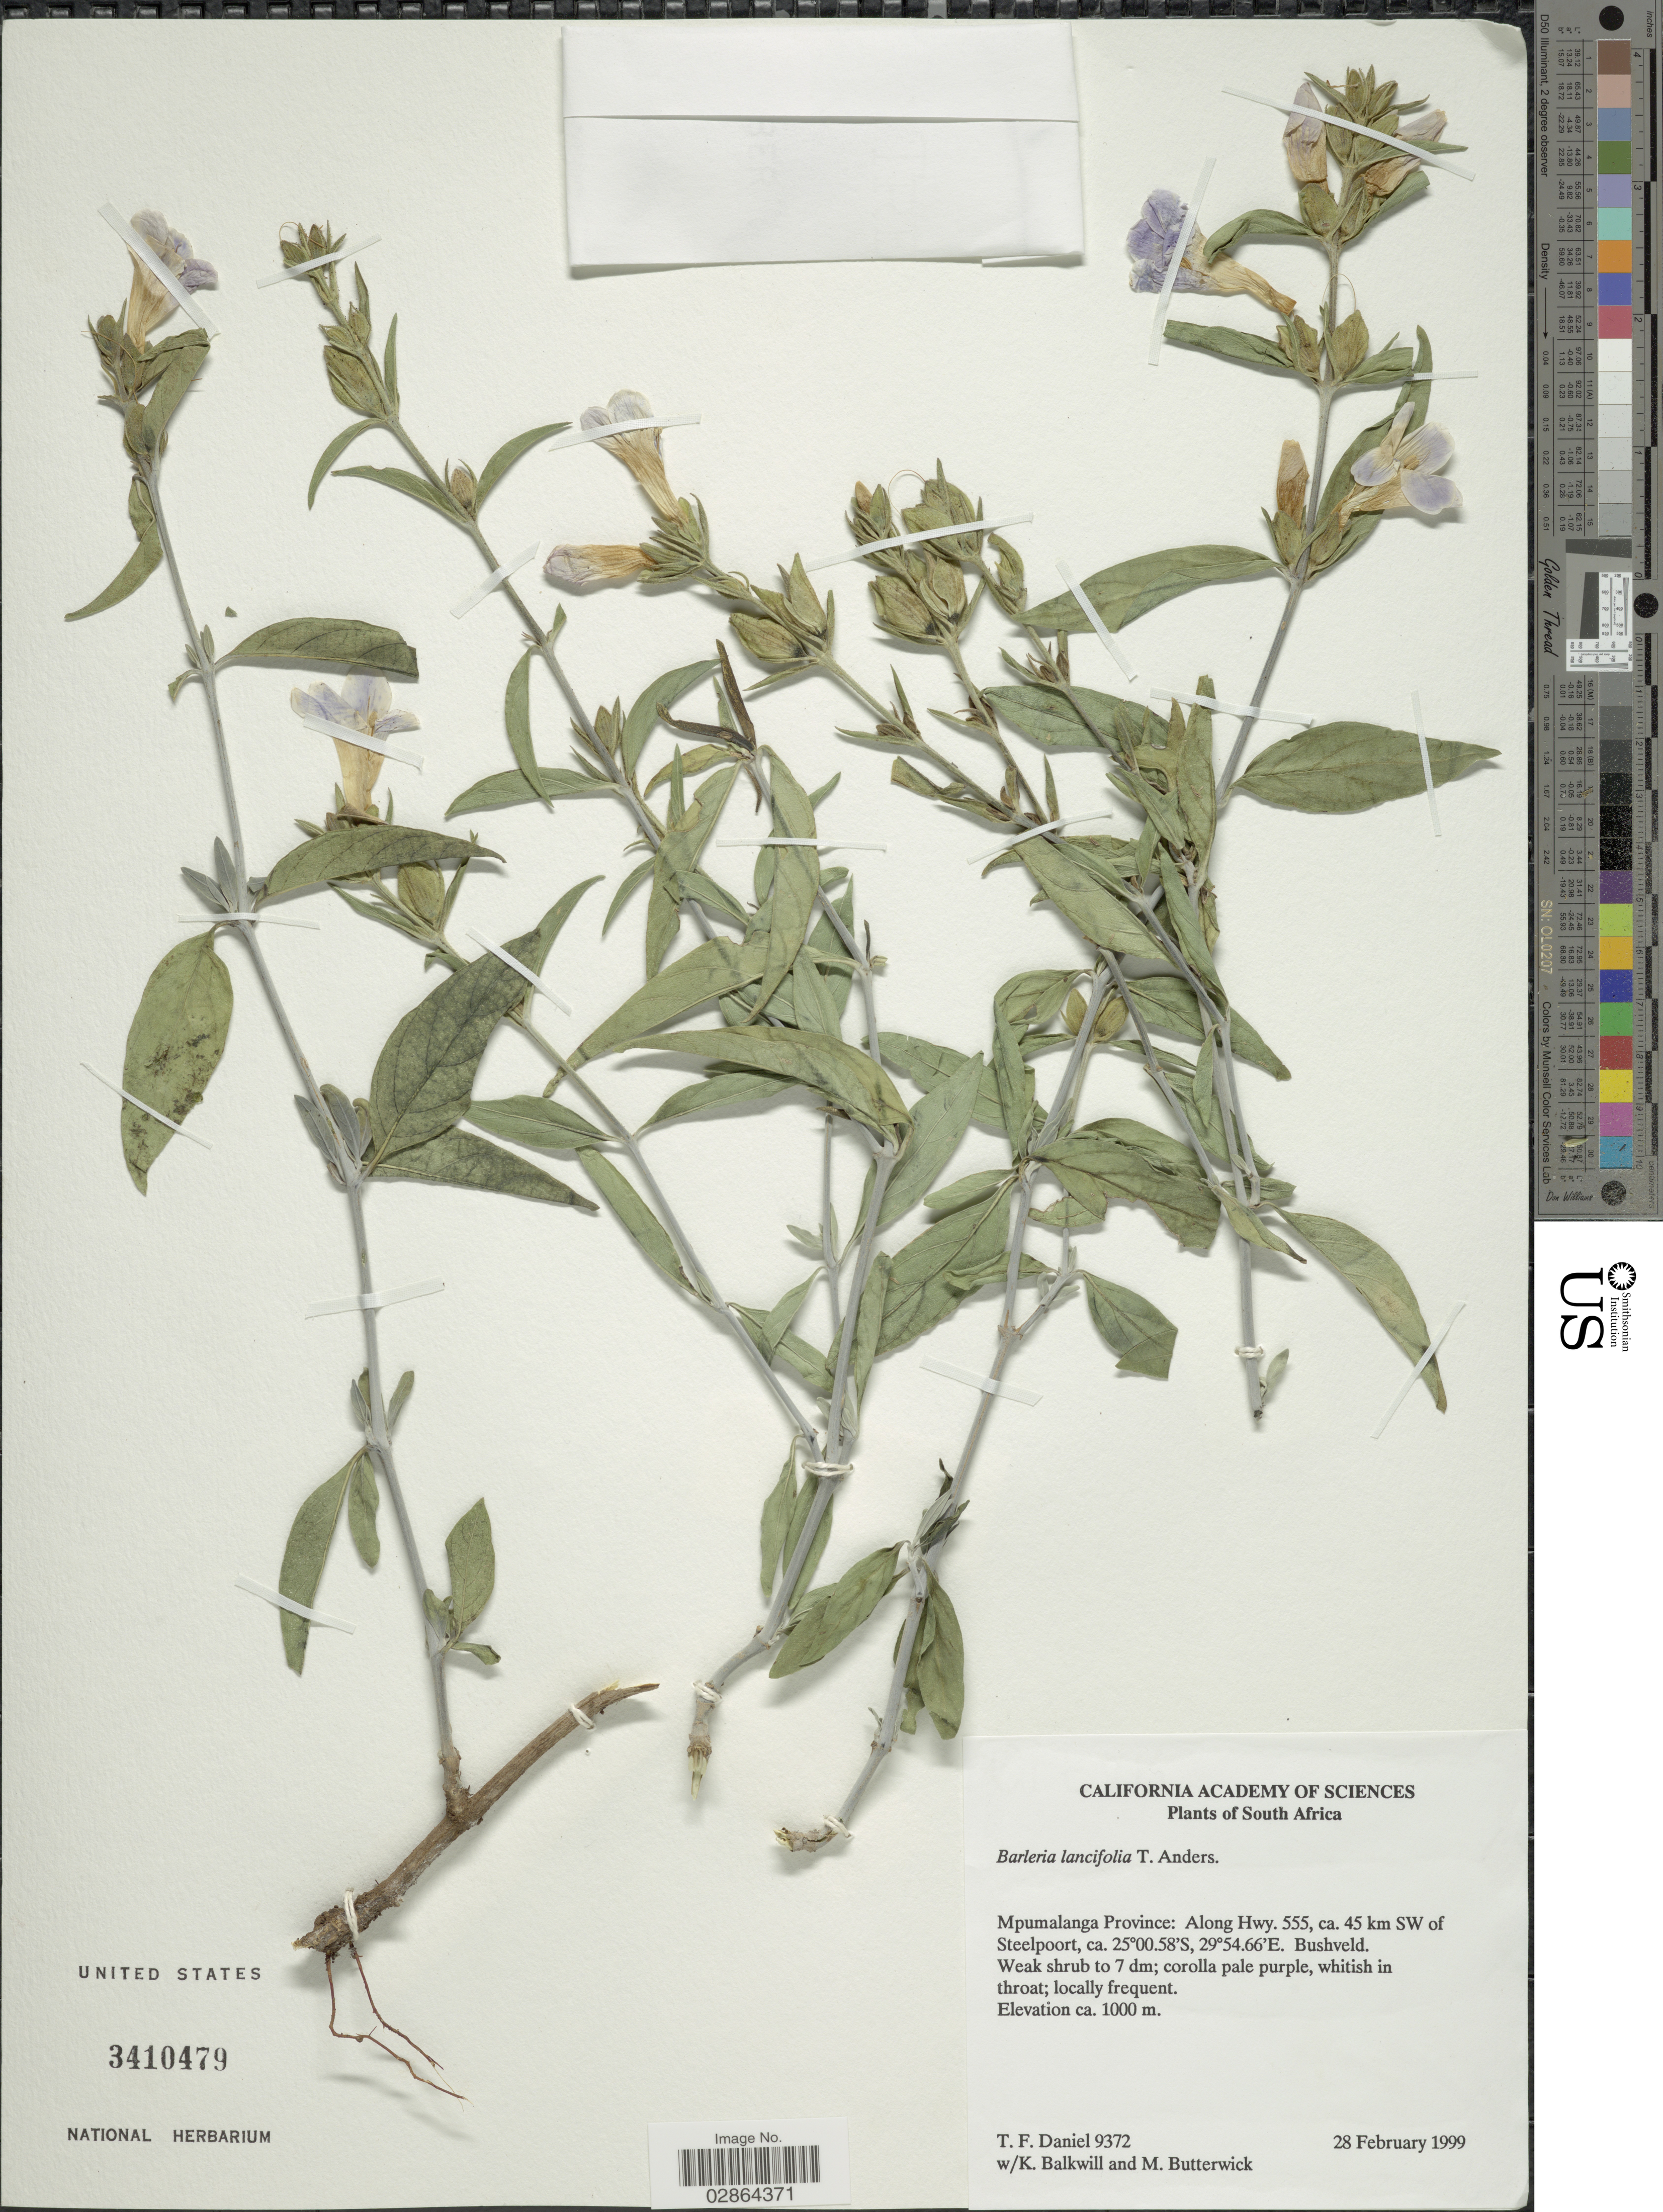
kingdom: Plantae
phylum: Tracheophyta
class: Magnoliopsida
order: Lamiales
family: Acanthaceae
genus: Barleria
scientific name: Barleria lancifolia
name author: T. Anderson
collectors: T. F. Daniel, K. Balkwill & M. Butterwick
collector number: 9372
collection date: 1999-02-28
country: South Africa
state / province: Mpumalanga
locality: Mpumalanga Province: Along Hwy. 555, ca. 45 km SW of Steelpoort.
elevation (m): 1000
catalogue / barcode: US 3410479